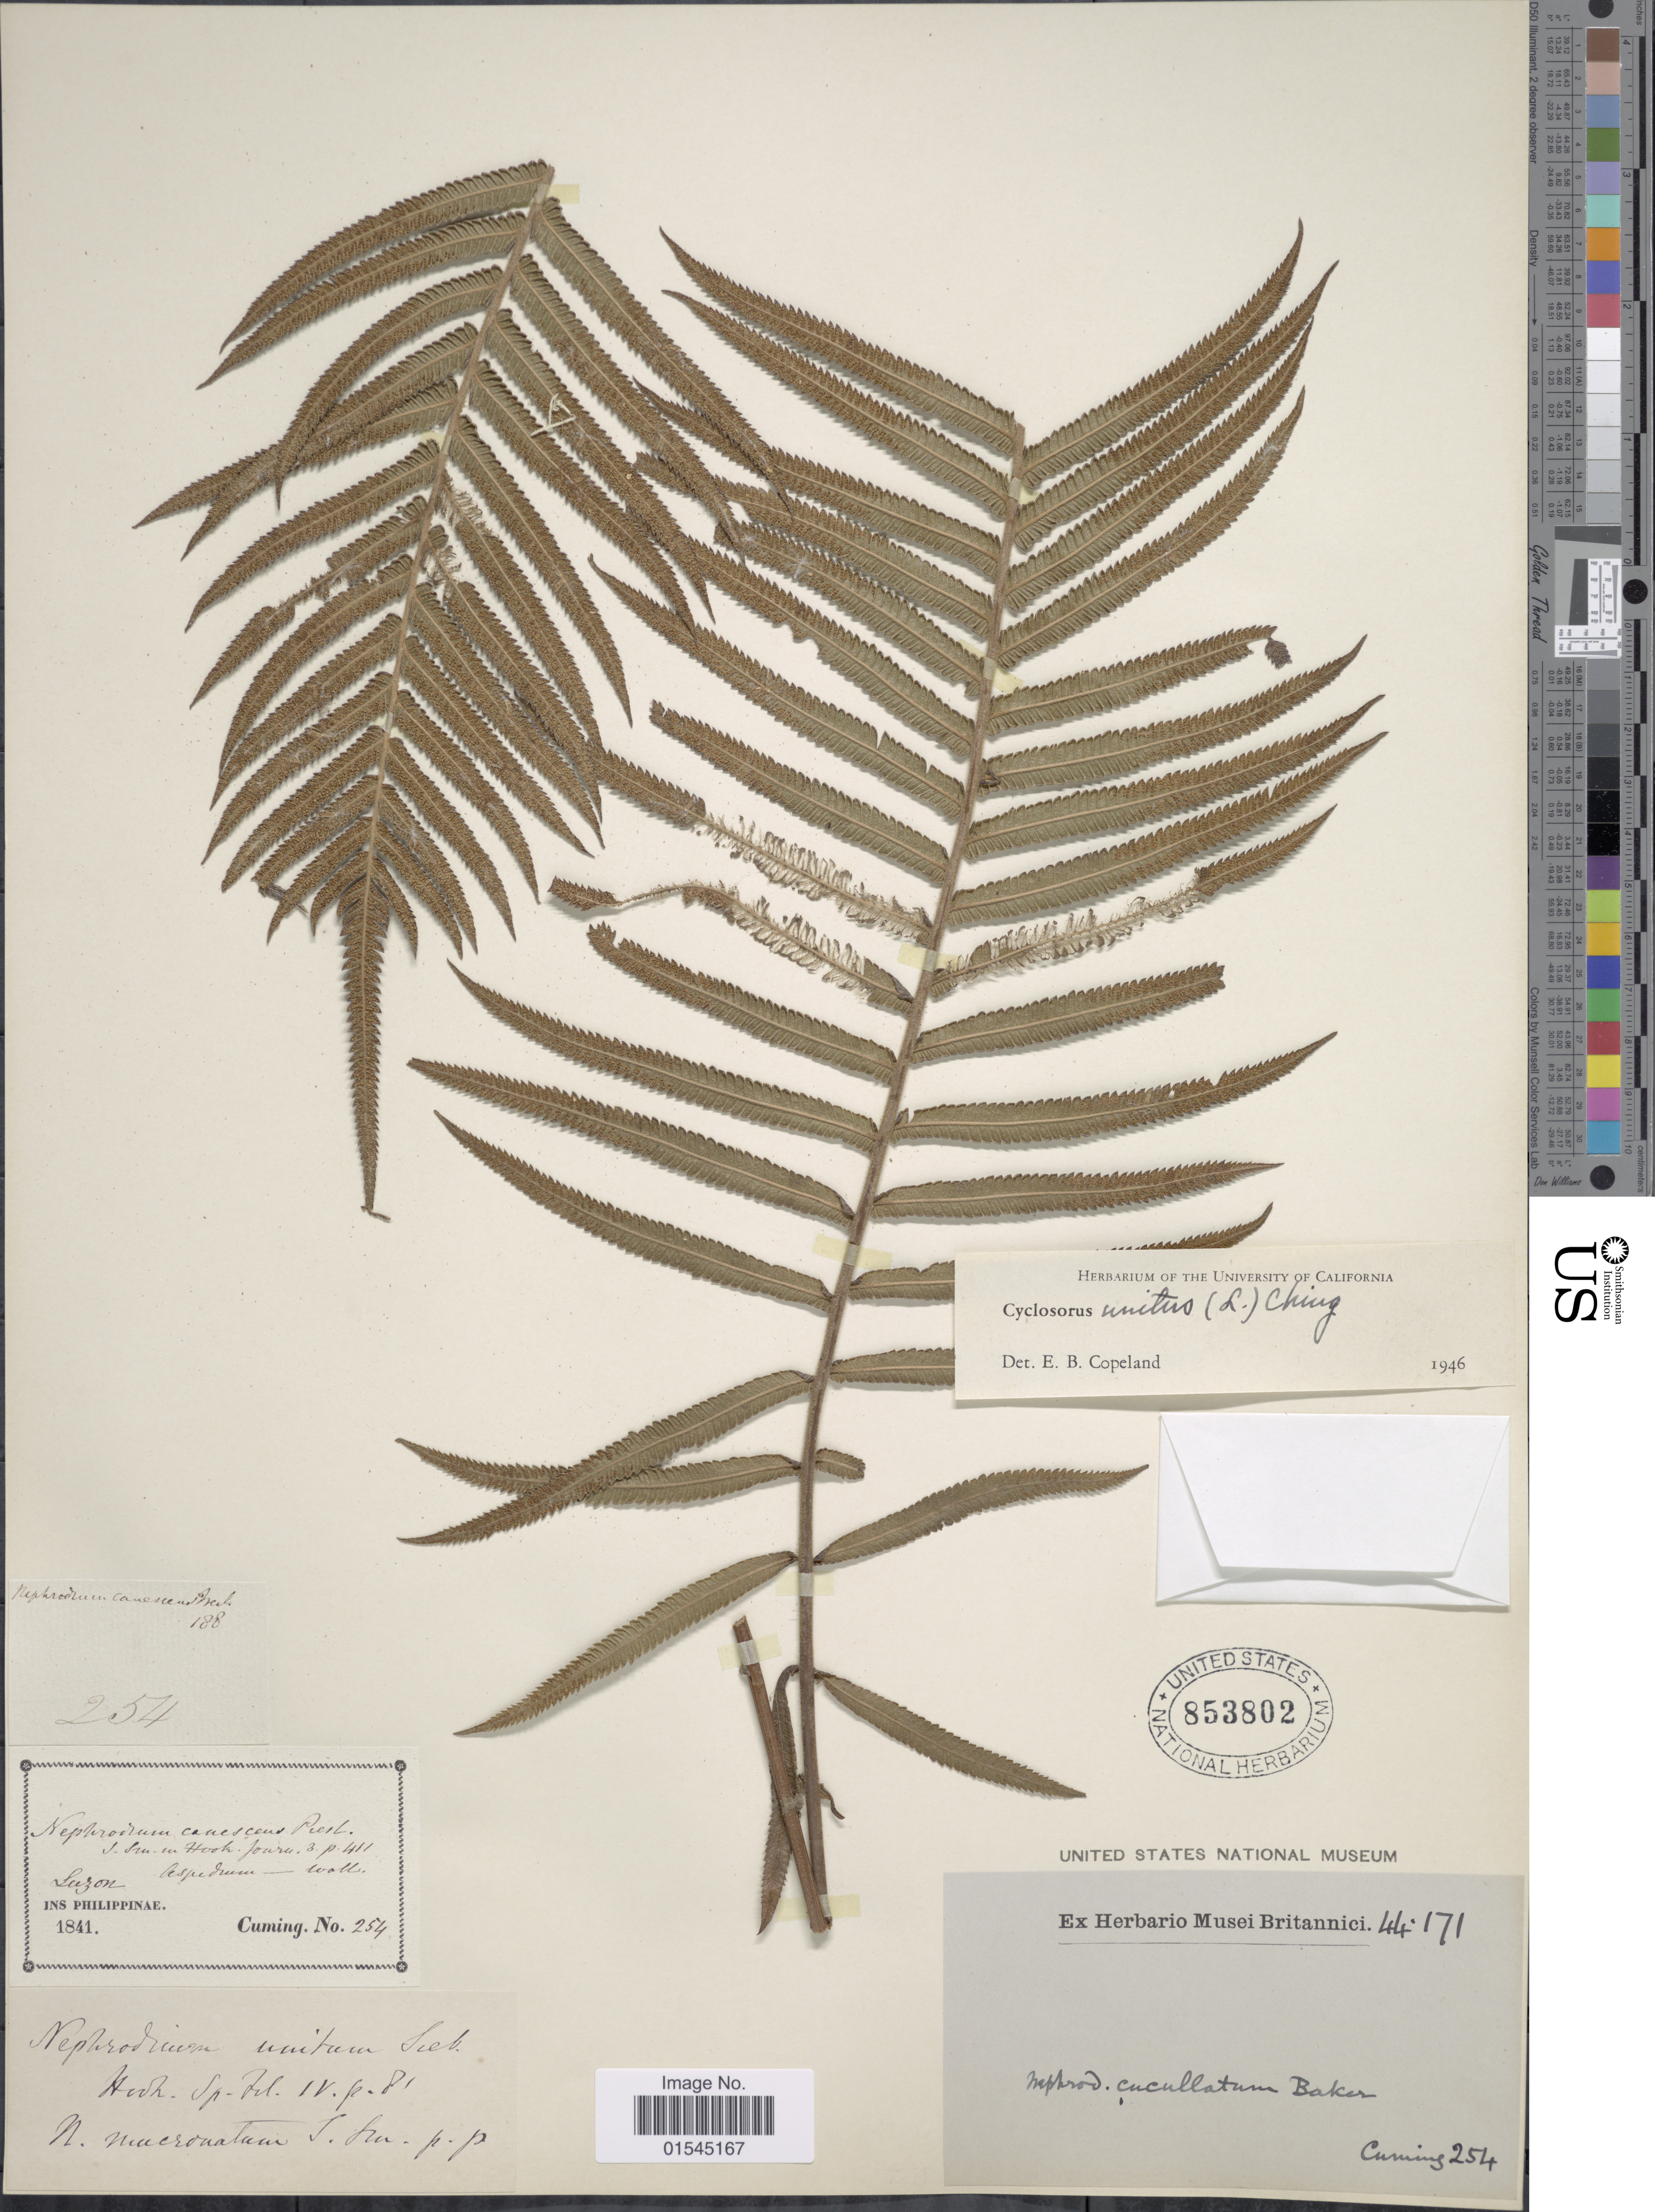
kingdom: Plantae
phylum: Tracheophyta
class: Polypodiopsida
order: Polypodiales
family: Thelypteridaceae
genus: Sphaerostephanos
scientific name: Sphaerostephanos unitus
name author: (L.) Holttum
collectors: -. Cuming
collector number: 254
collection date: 1841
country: Philippines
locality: Ins Philippinae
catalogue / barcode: US 853802